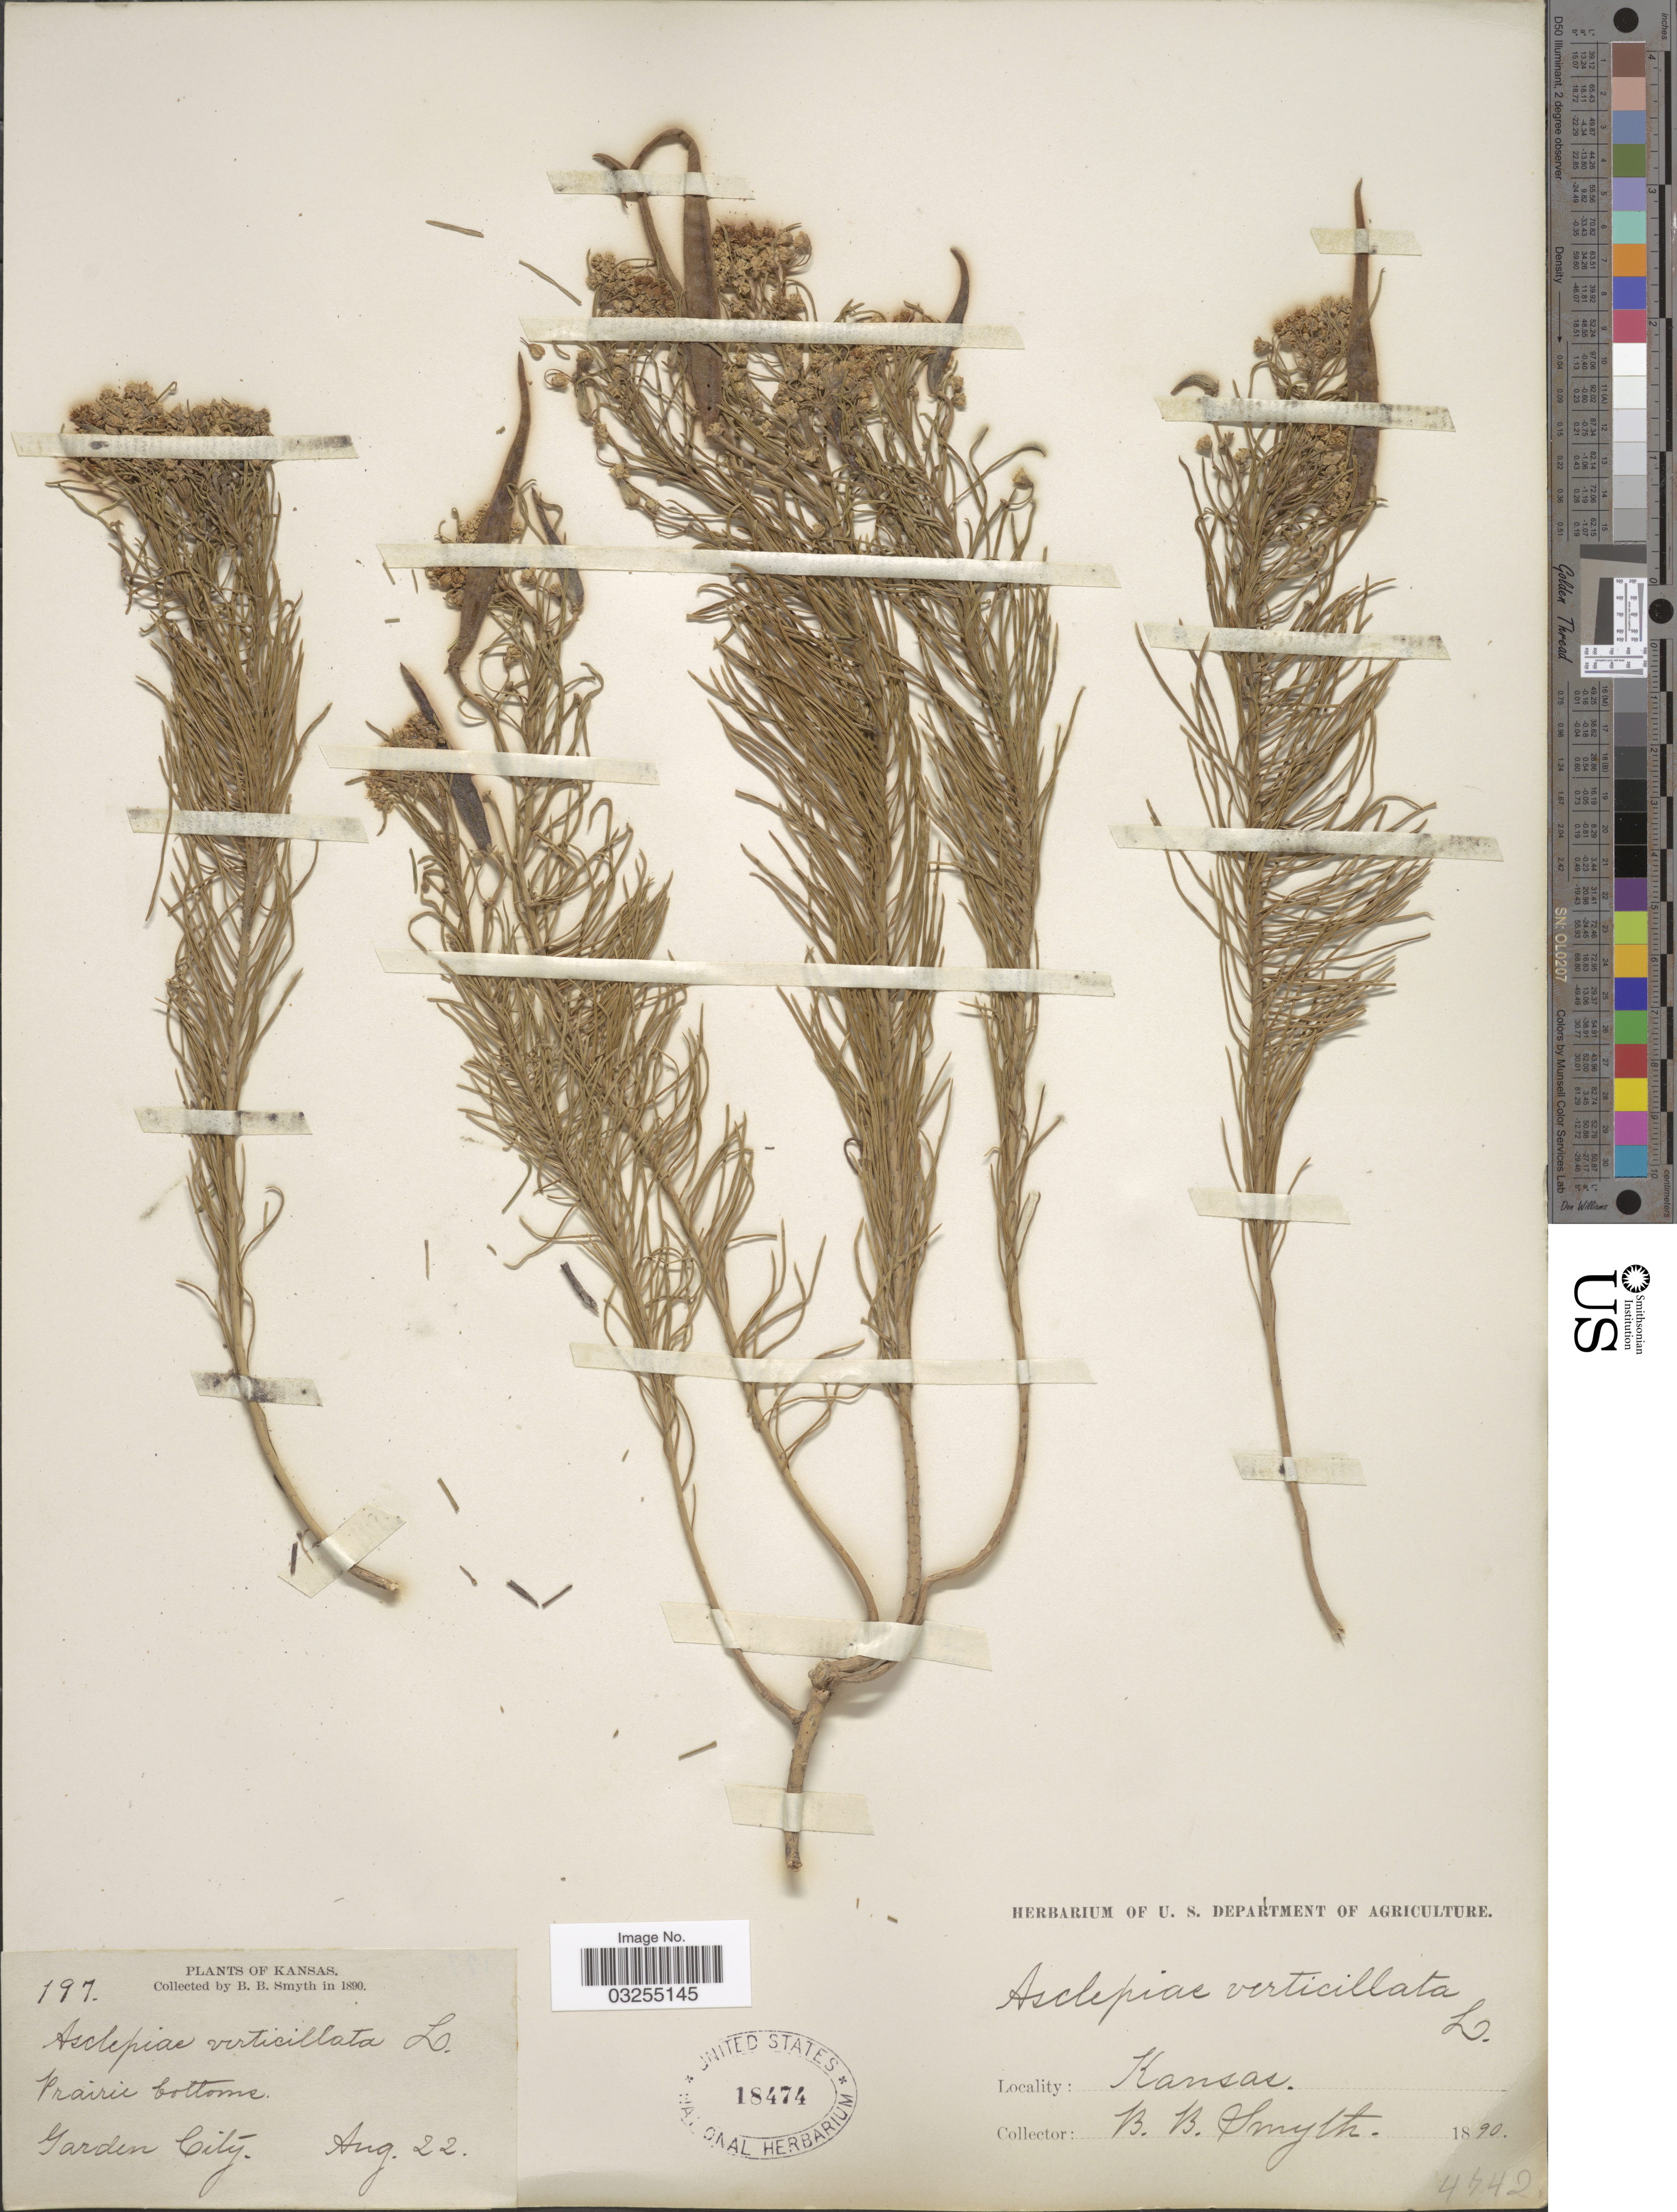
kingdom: Plantae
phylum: Tracheophyta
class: Magnoliopsida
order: Gentianales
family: Apocynaceae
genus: Asclepias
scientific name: Asclepias pumila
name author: (A. Gray) Vail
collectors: B. Smyth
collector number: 197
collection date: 1890-08-22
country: United States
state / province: Kansas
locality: Garden City.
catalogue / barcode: US 18474